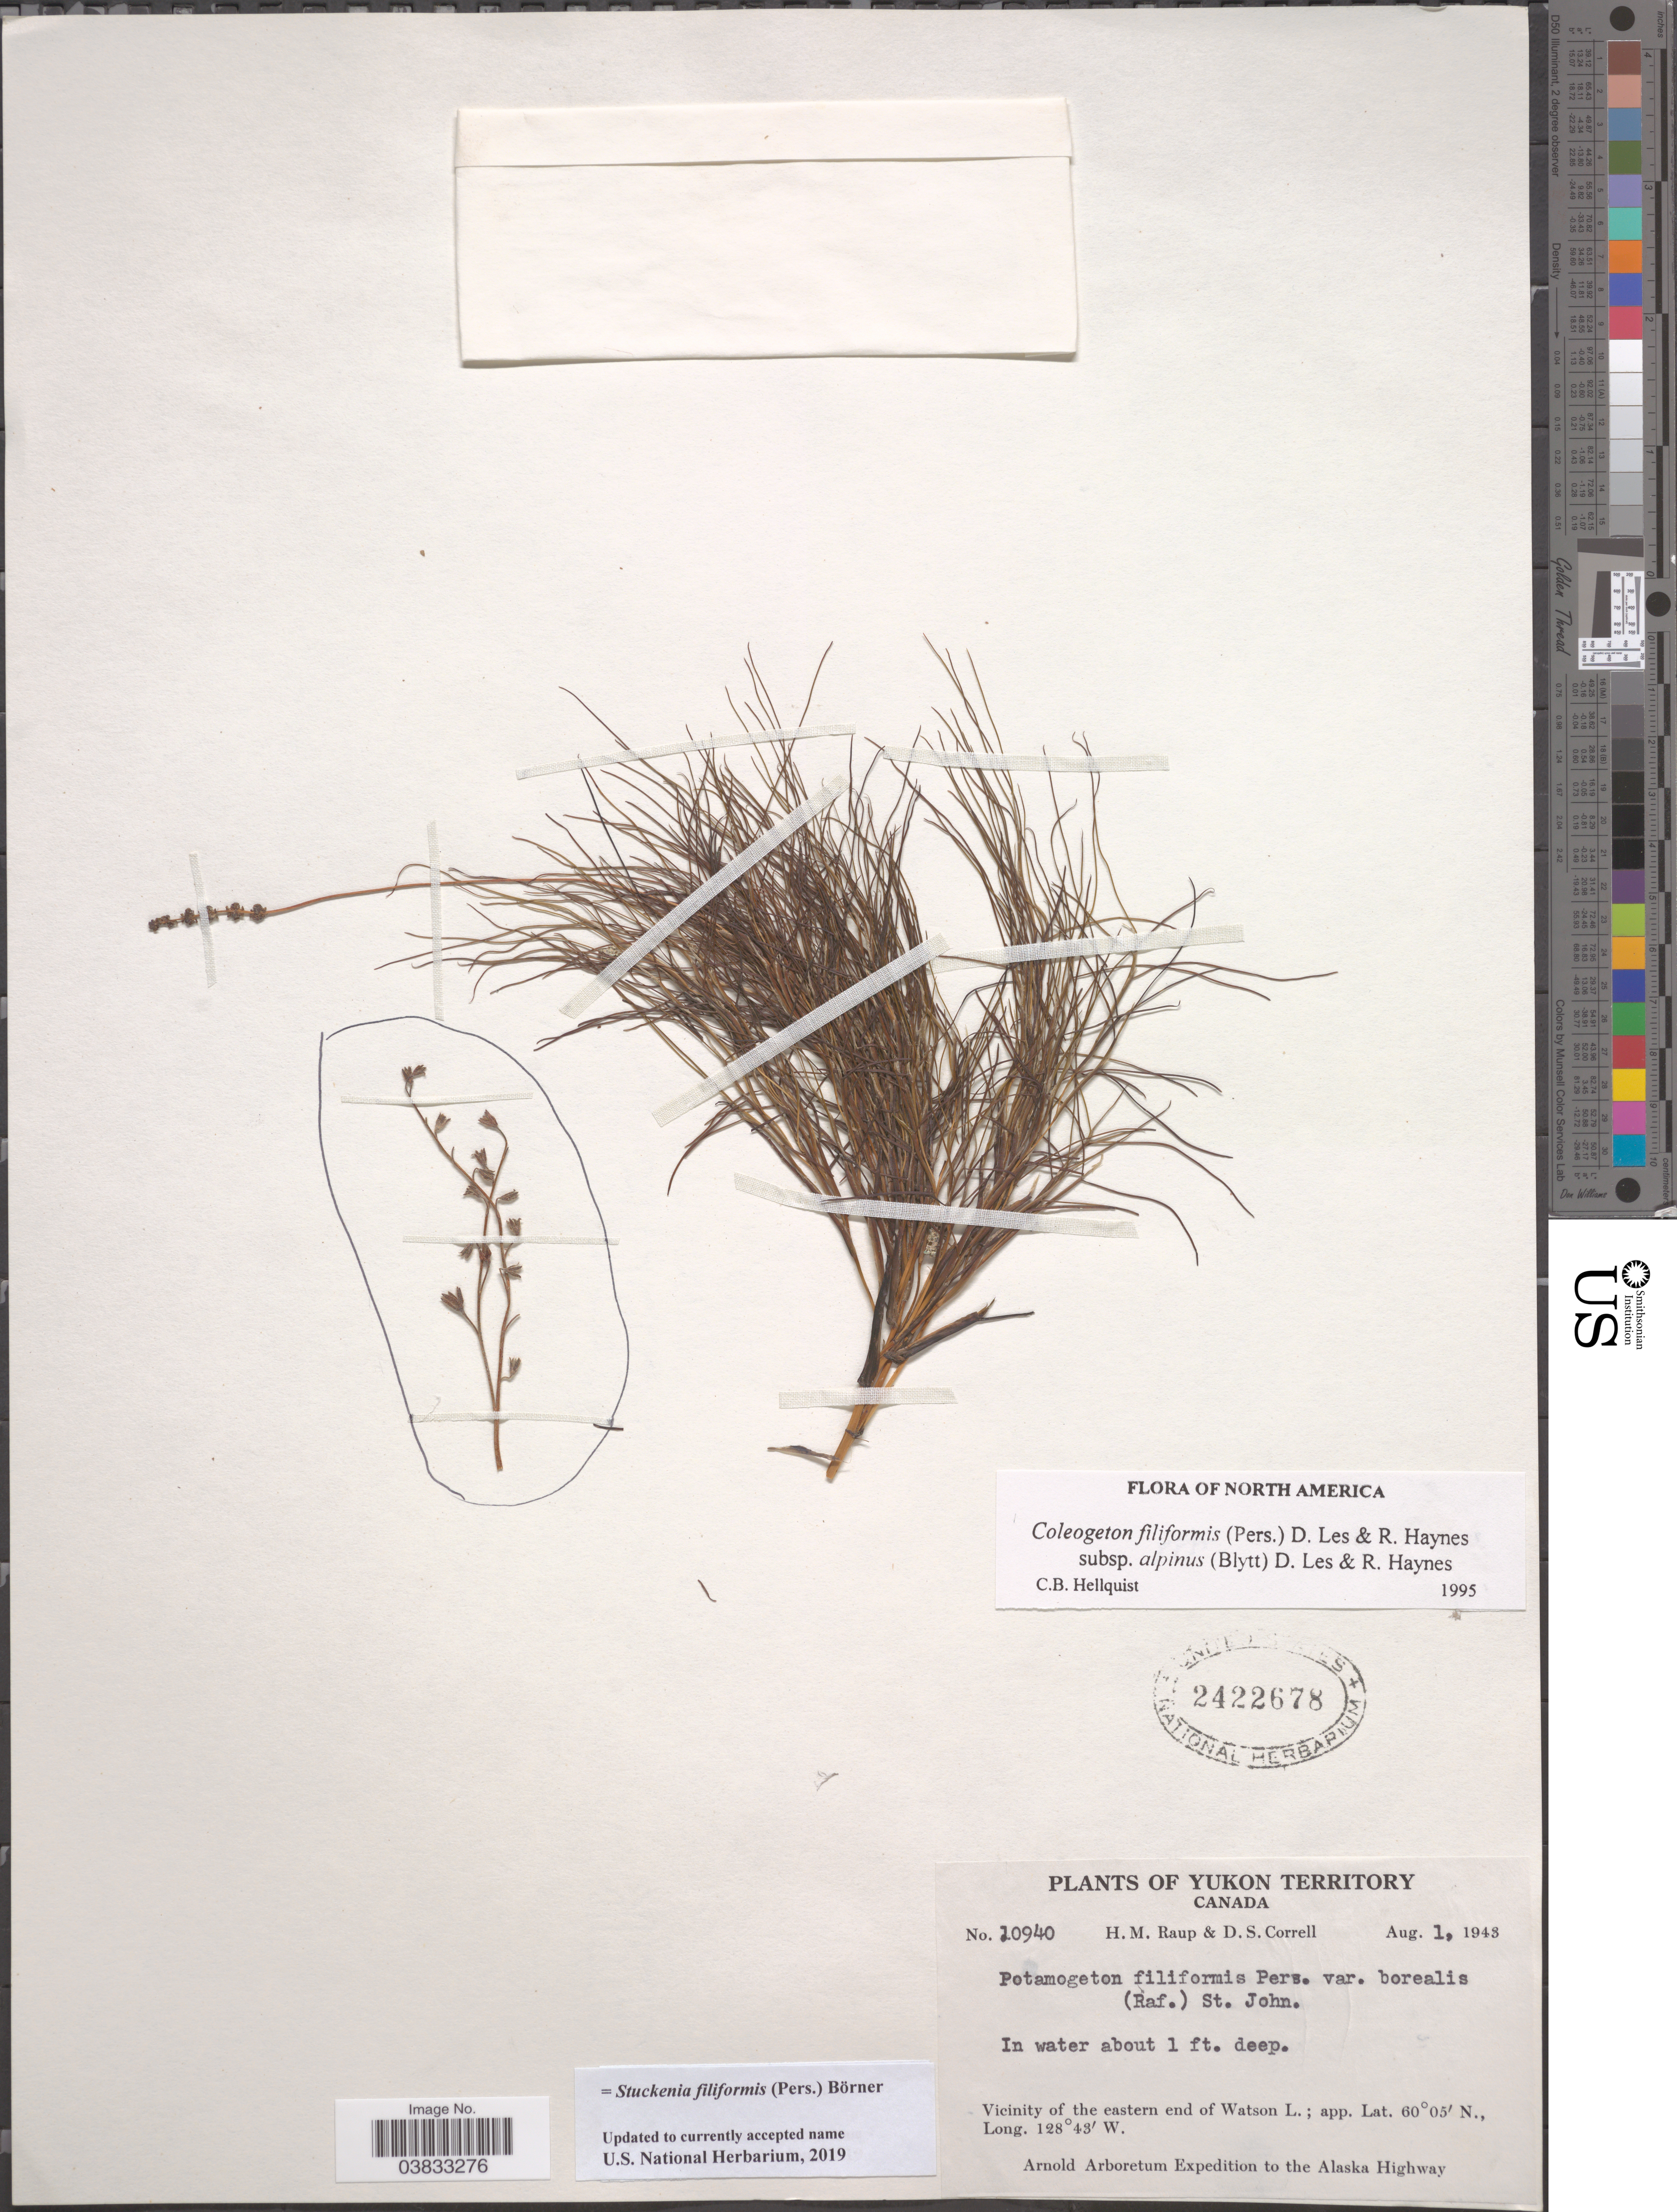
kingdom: Plantae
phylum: Tracheophyta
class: Liliopsida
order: Alismatales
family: Potamogetonaceae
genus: Stuckenia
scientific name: Stuckenia filiformis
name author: (Pers.) Börner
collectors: H. Raup & D. S. Correll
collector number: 10940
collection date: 1943-08-01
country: Canada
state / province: Yukon Territory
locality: Vicinity of the eastern end of Watson L. Alaska Highway.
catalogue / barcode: US 2422678